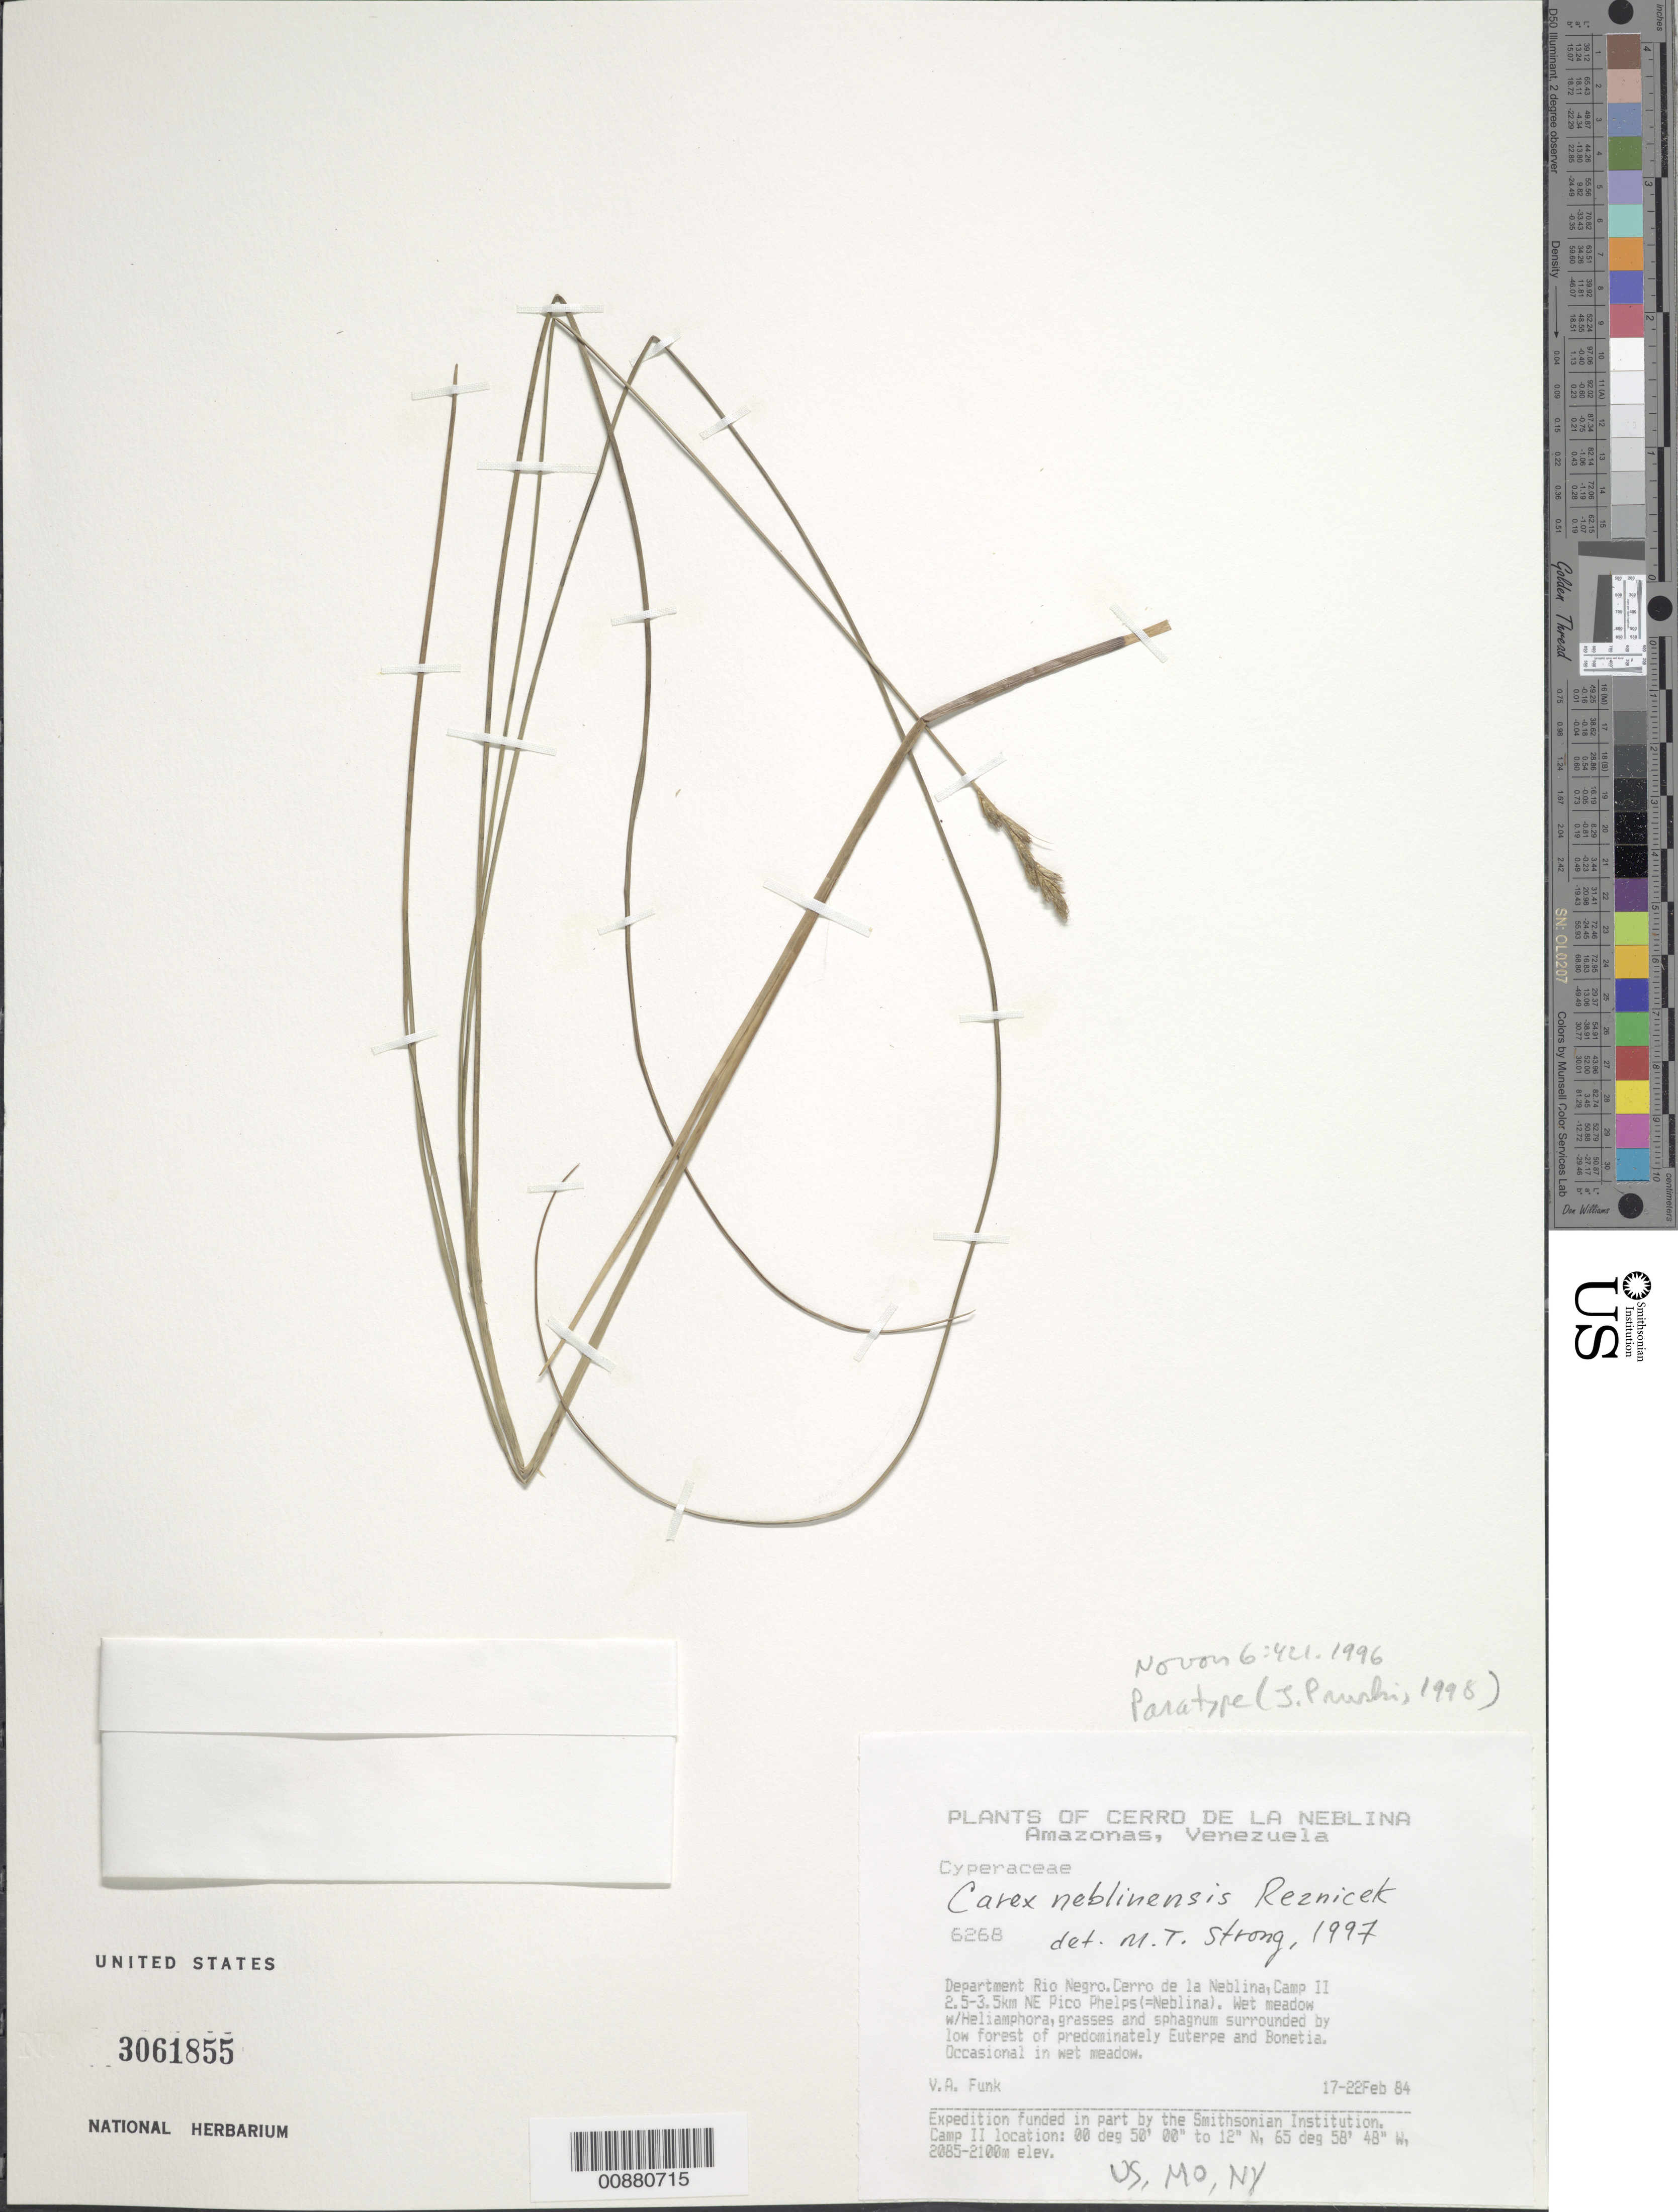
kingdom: Plantae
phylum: Tracheophyta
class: Liliopsida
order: Poales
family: Cyperaceae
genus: Calyptrocarya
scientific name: Calyptrocarya bicolor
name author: (H. Pfeiff.) T. Koyama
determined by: Strong, M. T., (US), Smithsonian Institution - National Museum of Natural History (UNITED STATES)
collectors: V. Funk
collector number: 6268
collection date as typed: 17-Feb-84 to 22-Feb-84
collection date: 1984-02-17/1984-02-22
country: Venezuela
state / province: Amazonas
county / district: Río Negro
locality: Cerro de la Neblina, Camp II 2.5-3.5 km NE Pico Phelps (=Neblina)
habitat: Wet meadow w/ Heliamphora, grasses and sphagnum surrounded by low forest of predominately Euterpe and Bonetia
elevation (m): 2085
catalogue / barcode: US 3061855